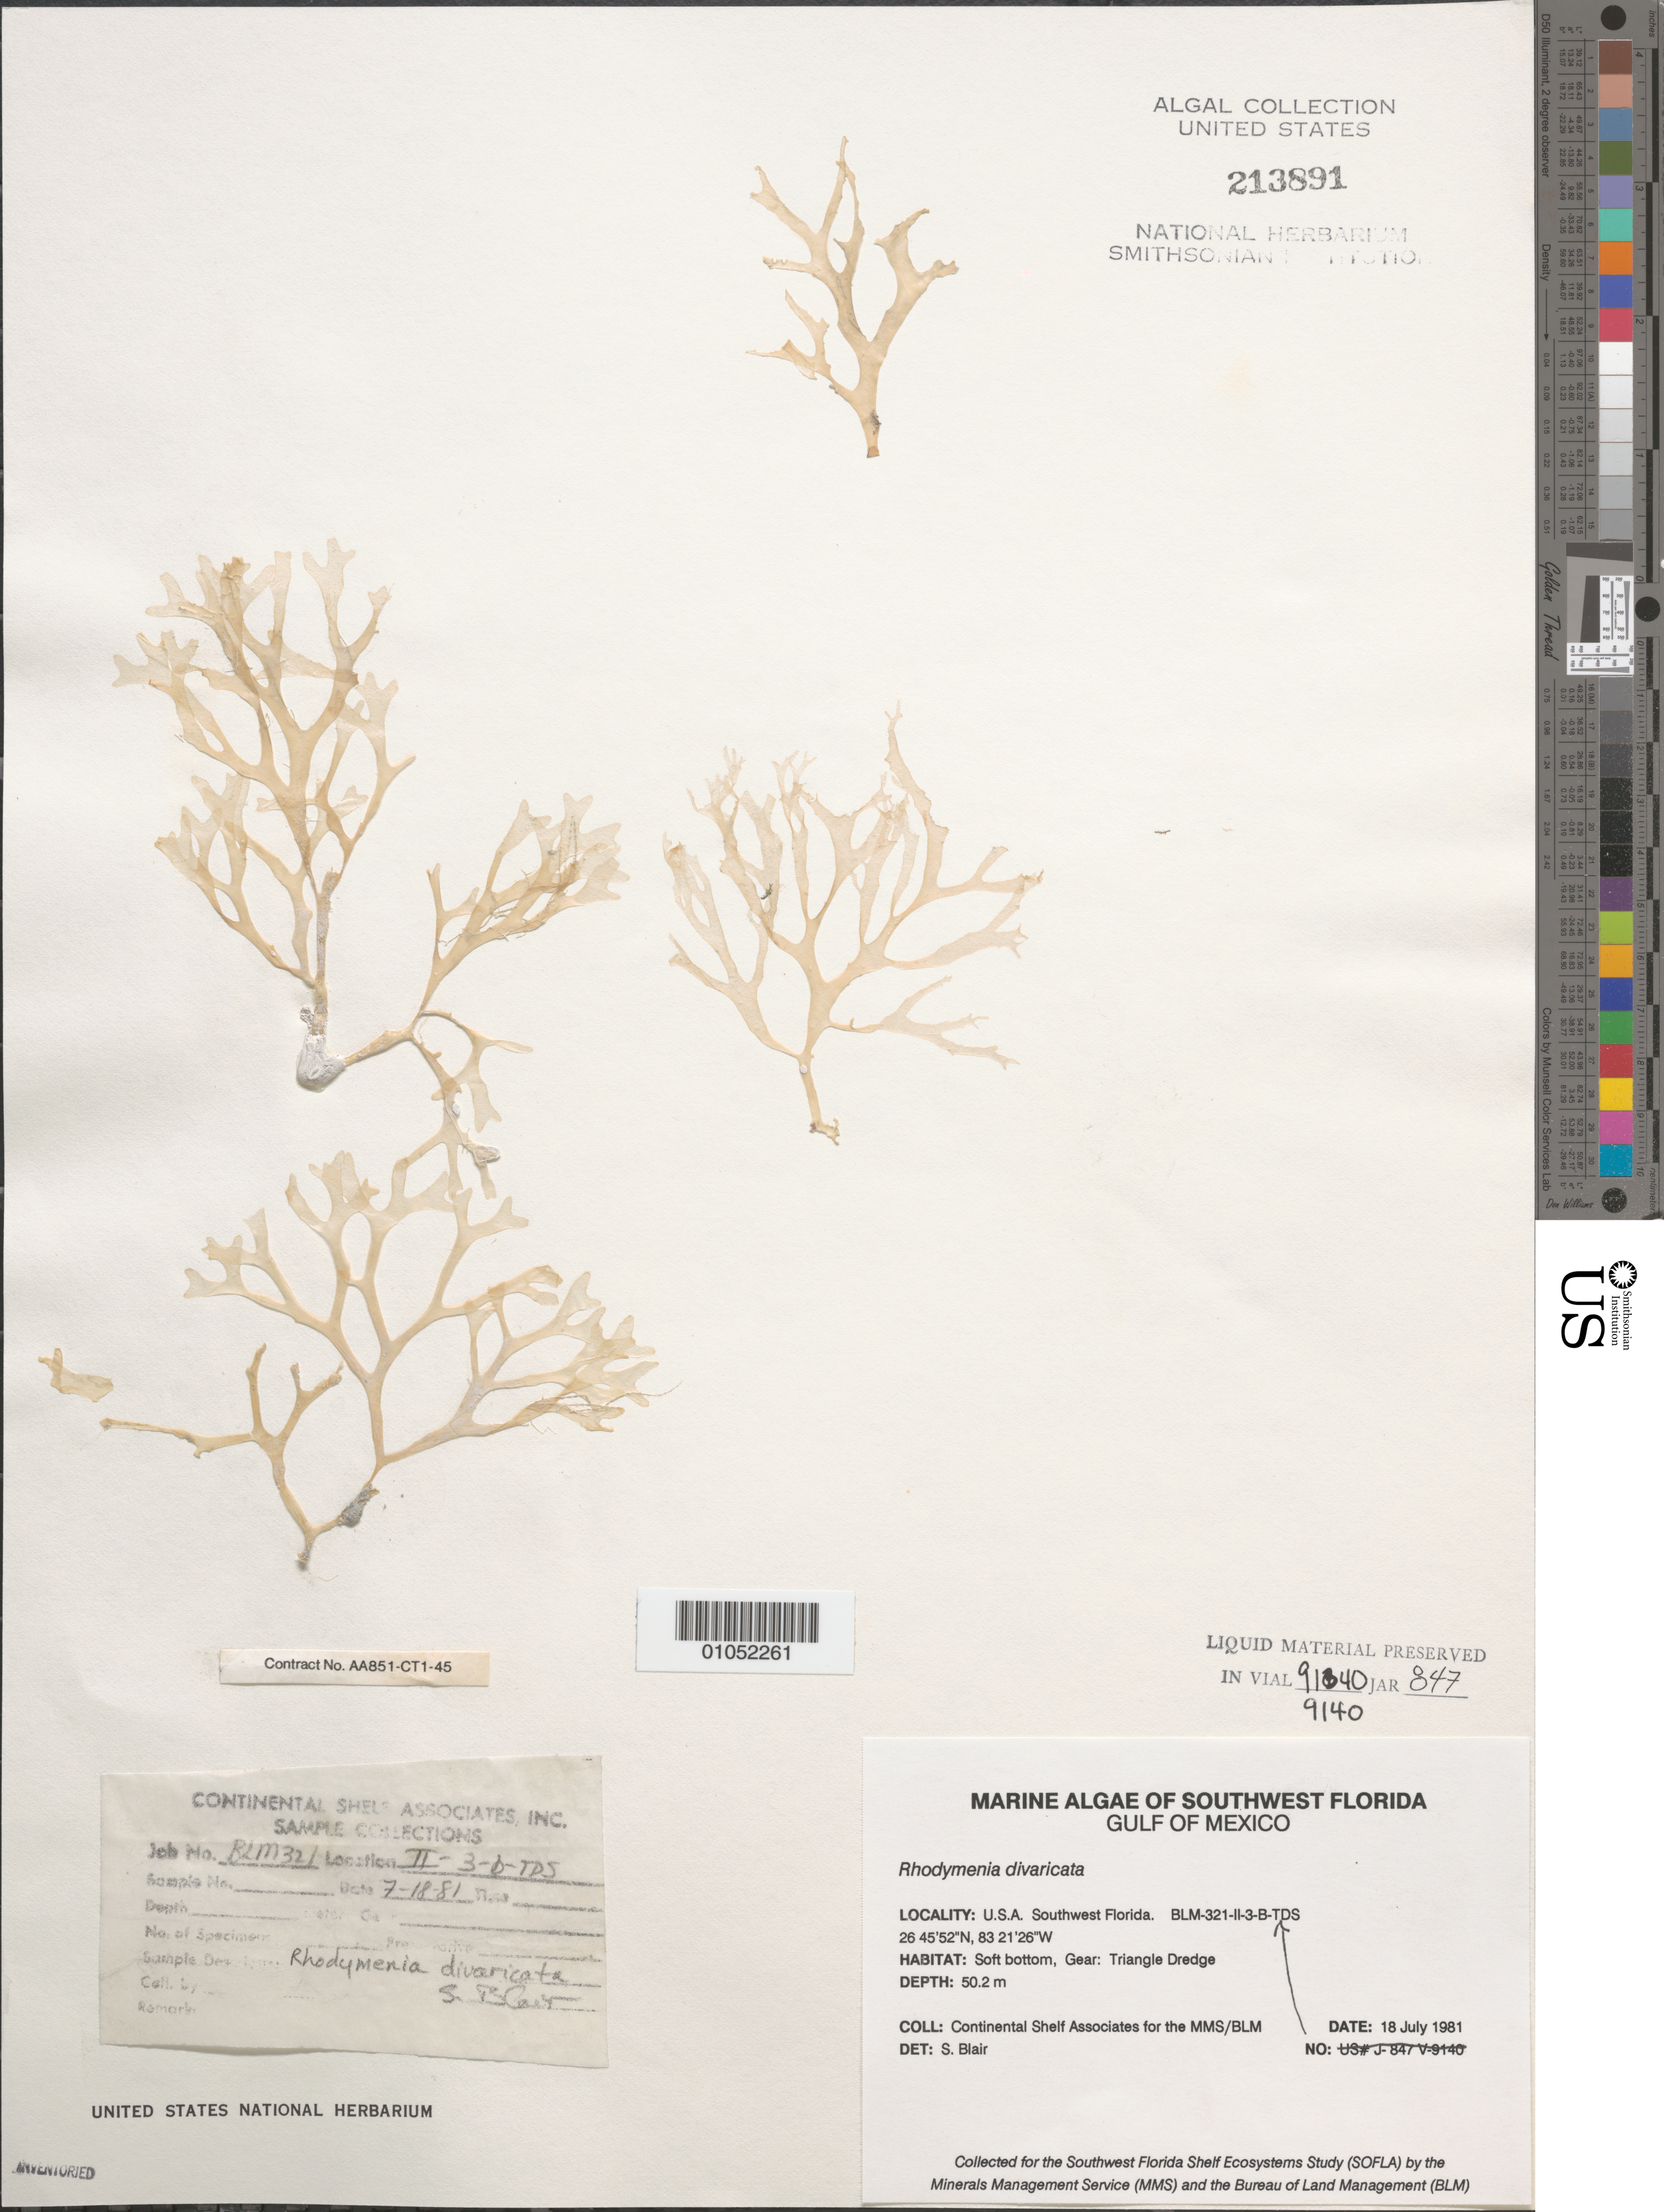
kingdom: Plantae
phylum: Rhodophyta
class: Florideophyceae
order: Rhodymeniales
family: Rhodymeniaceae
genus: Rhodymenia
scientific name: Rhodymenia divaricata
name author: E.Y. Dawson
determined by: Blair, S. M.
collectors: Continental Shelf Associates for the MMS/BLM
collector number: BLM-321-II-3-B-TDS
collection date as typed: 18 Jul 1981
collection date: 1981-07-18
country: United States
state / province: Florida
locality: Gulf of Mexico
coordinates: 26 45'52"N, 83 21'26"W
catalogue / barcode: US 213891